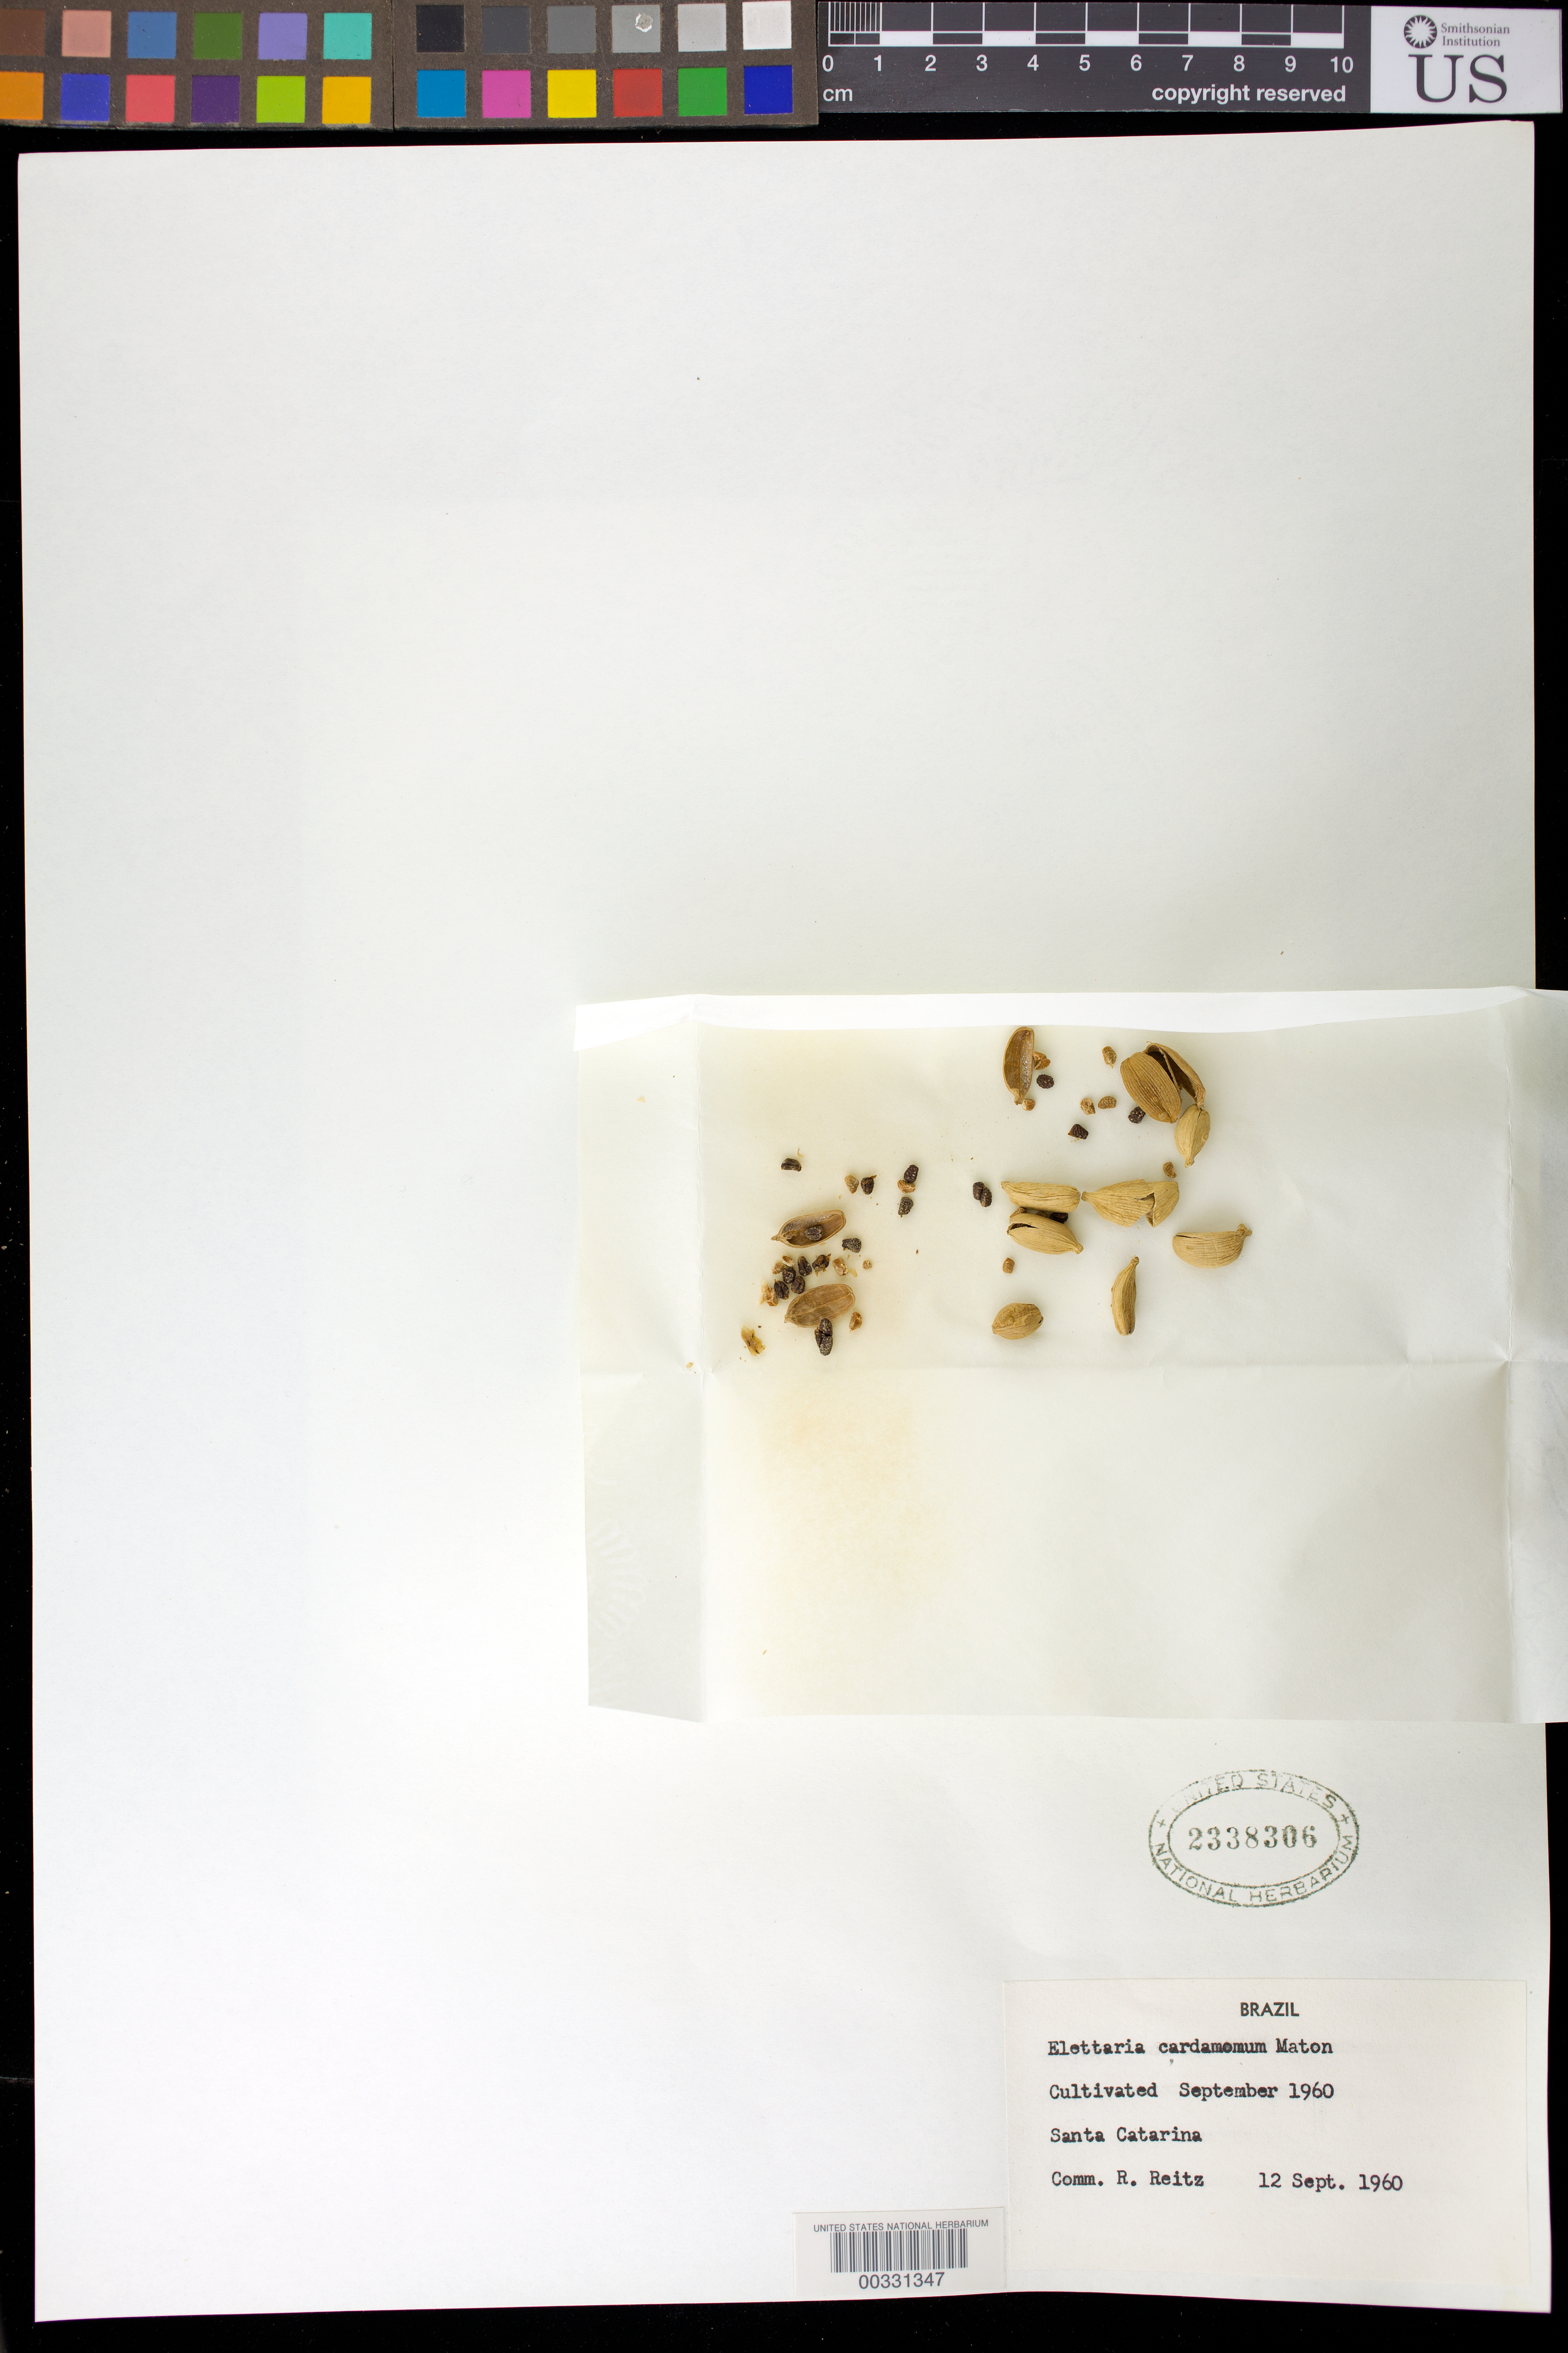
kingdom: Plantae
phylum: Tracheophyta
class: Liliopsida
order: Zingiberales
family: Zingiberaceae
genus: Elettaria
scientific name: Elettaria cardamomum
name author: (L.) Maton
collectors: R. Reitz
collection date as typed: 12 Sep 1960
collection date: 1960-09-12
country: Germany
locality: Gorgenthal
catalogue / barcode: US 2338306